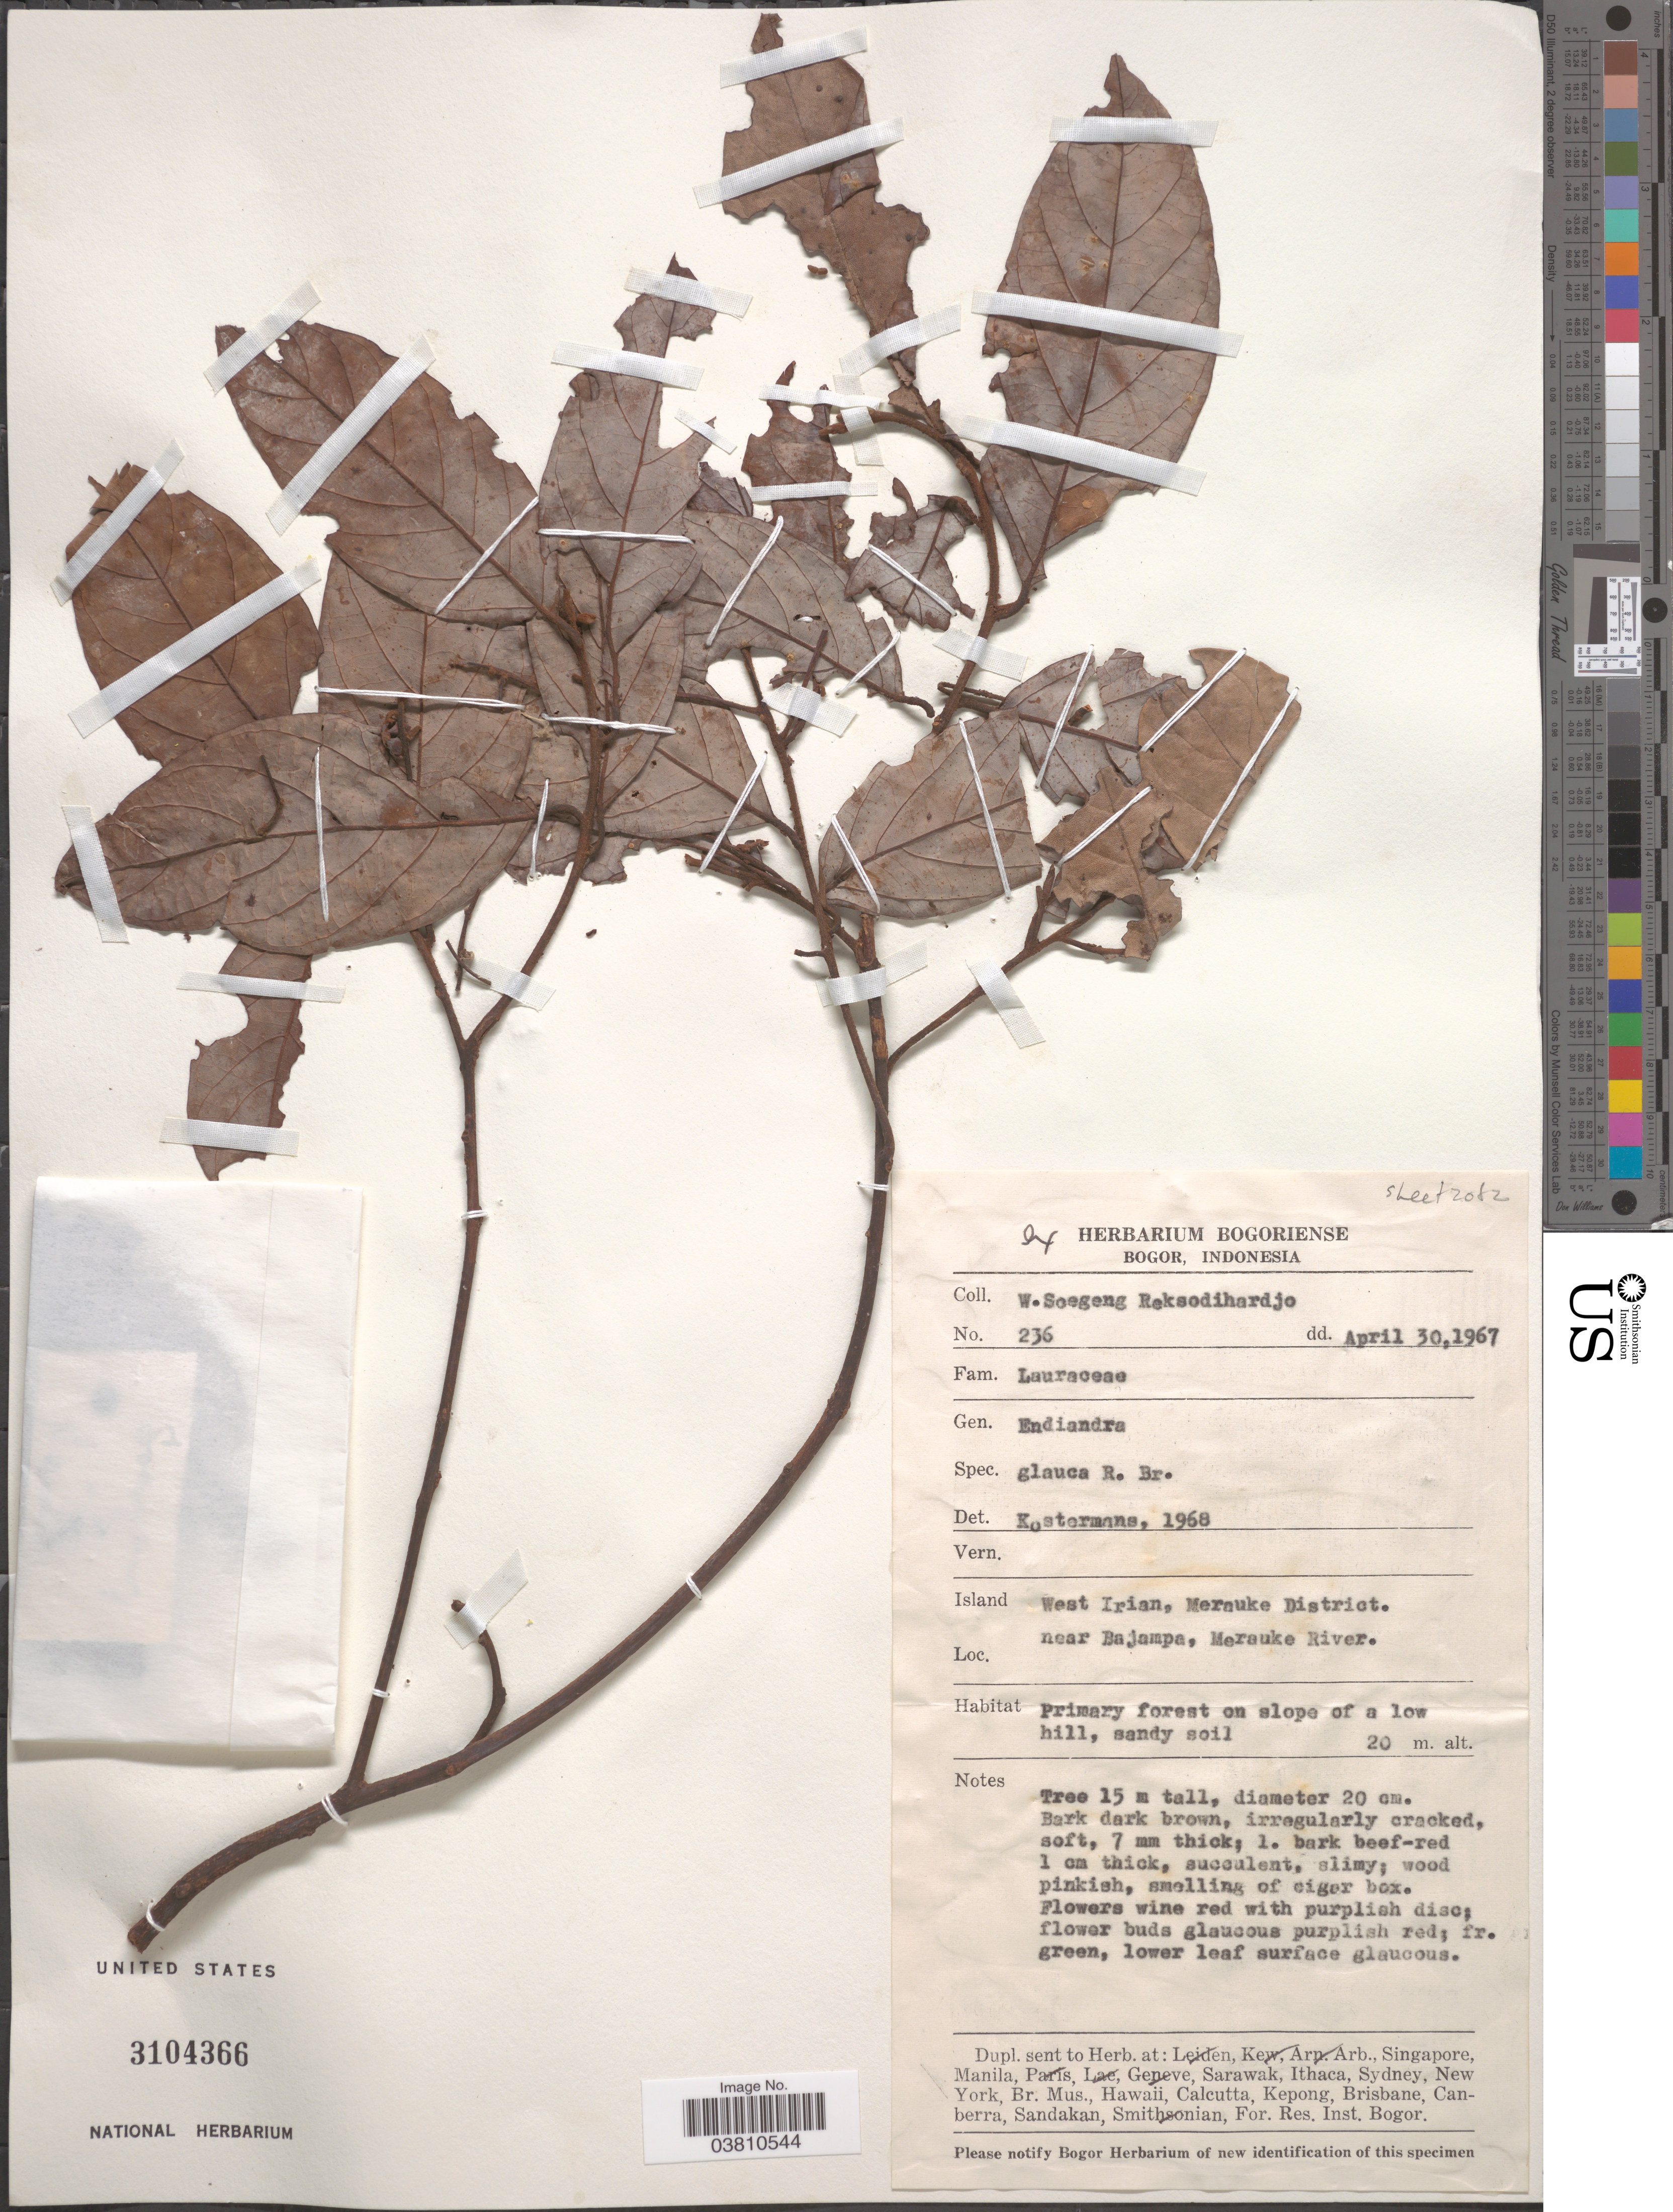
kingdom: Plantae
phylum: Tracheophyta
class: Magnoliopsida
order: Laurales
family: Lauraceae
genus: Endiandra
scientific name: Endiandra glauca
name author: R. Br.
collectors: W. Soegeng-Reksodihardjo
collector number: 236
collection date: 1967-04-30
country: Indonesia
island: New Guinea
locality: Island West Irian, Merauke District. near Bajampa, Merauke River.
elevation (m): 20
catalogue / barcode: US 3104366